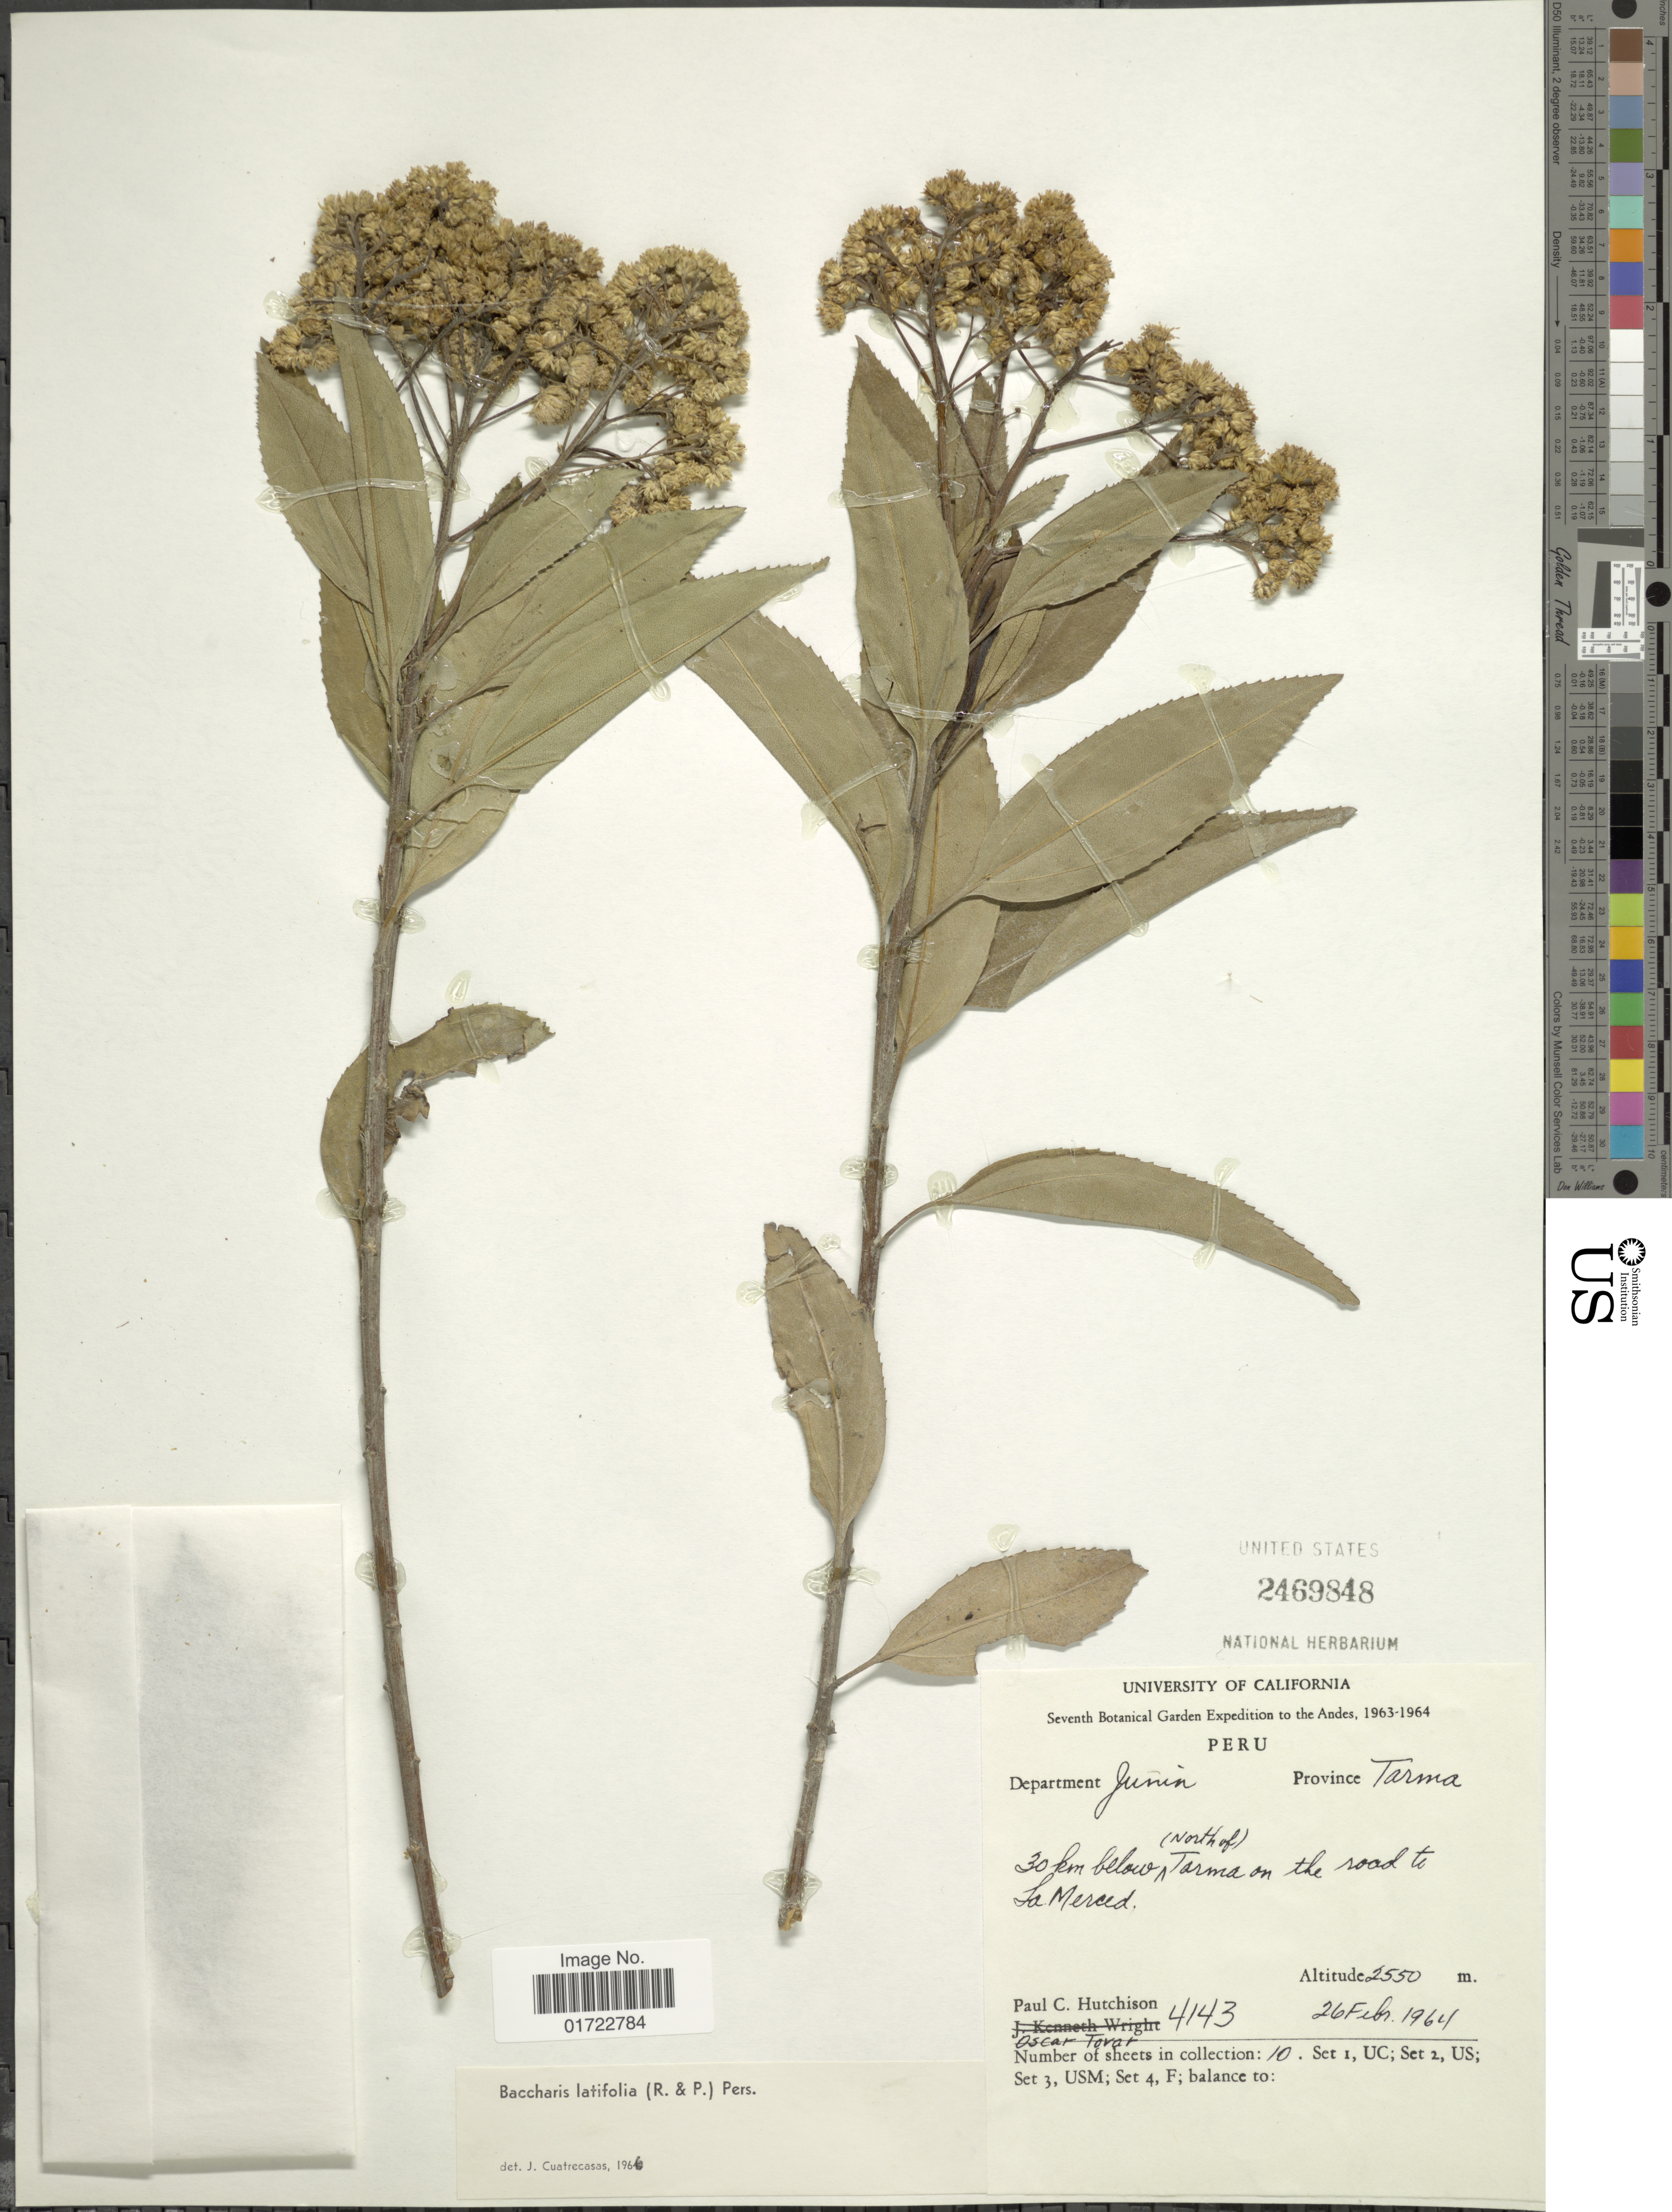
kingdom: Plantae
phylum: Tracheophyta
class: Magnoliopsida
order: Asterales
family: Asteraceae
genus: Baccharis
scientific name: Baccharis latifolia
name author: (Ruiz & Pav.) Pers.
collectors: P. C. Hutchison & Ó. Tovar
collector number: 4143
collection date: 1964-02-26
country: Peru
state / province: Junín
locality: Department Junin, Province Tarma, 30 km below north of Tarma on the road to La Merced.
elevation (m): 2550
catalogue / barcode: US 2469848